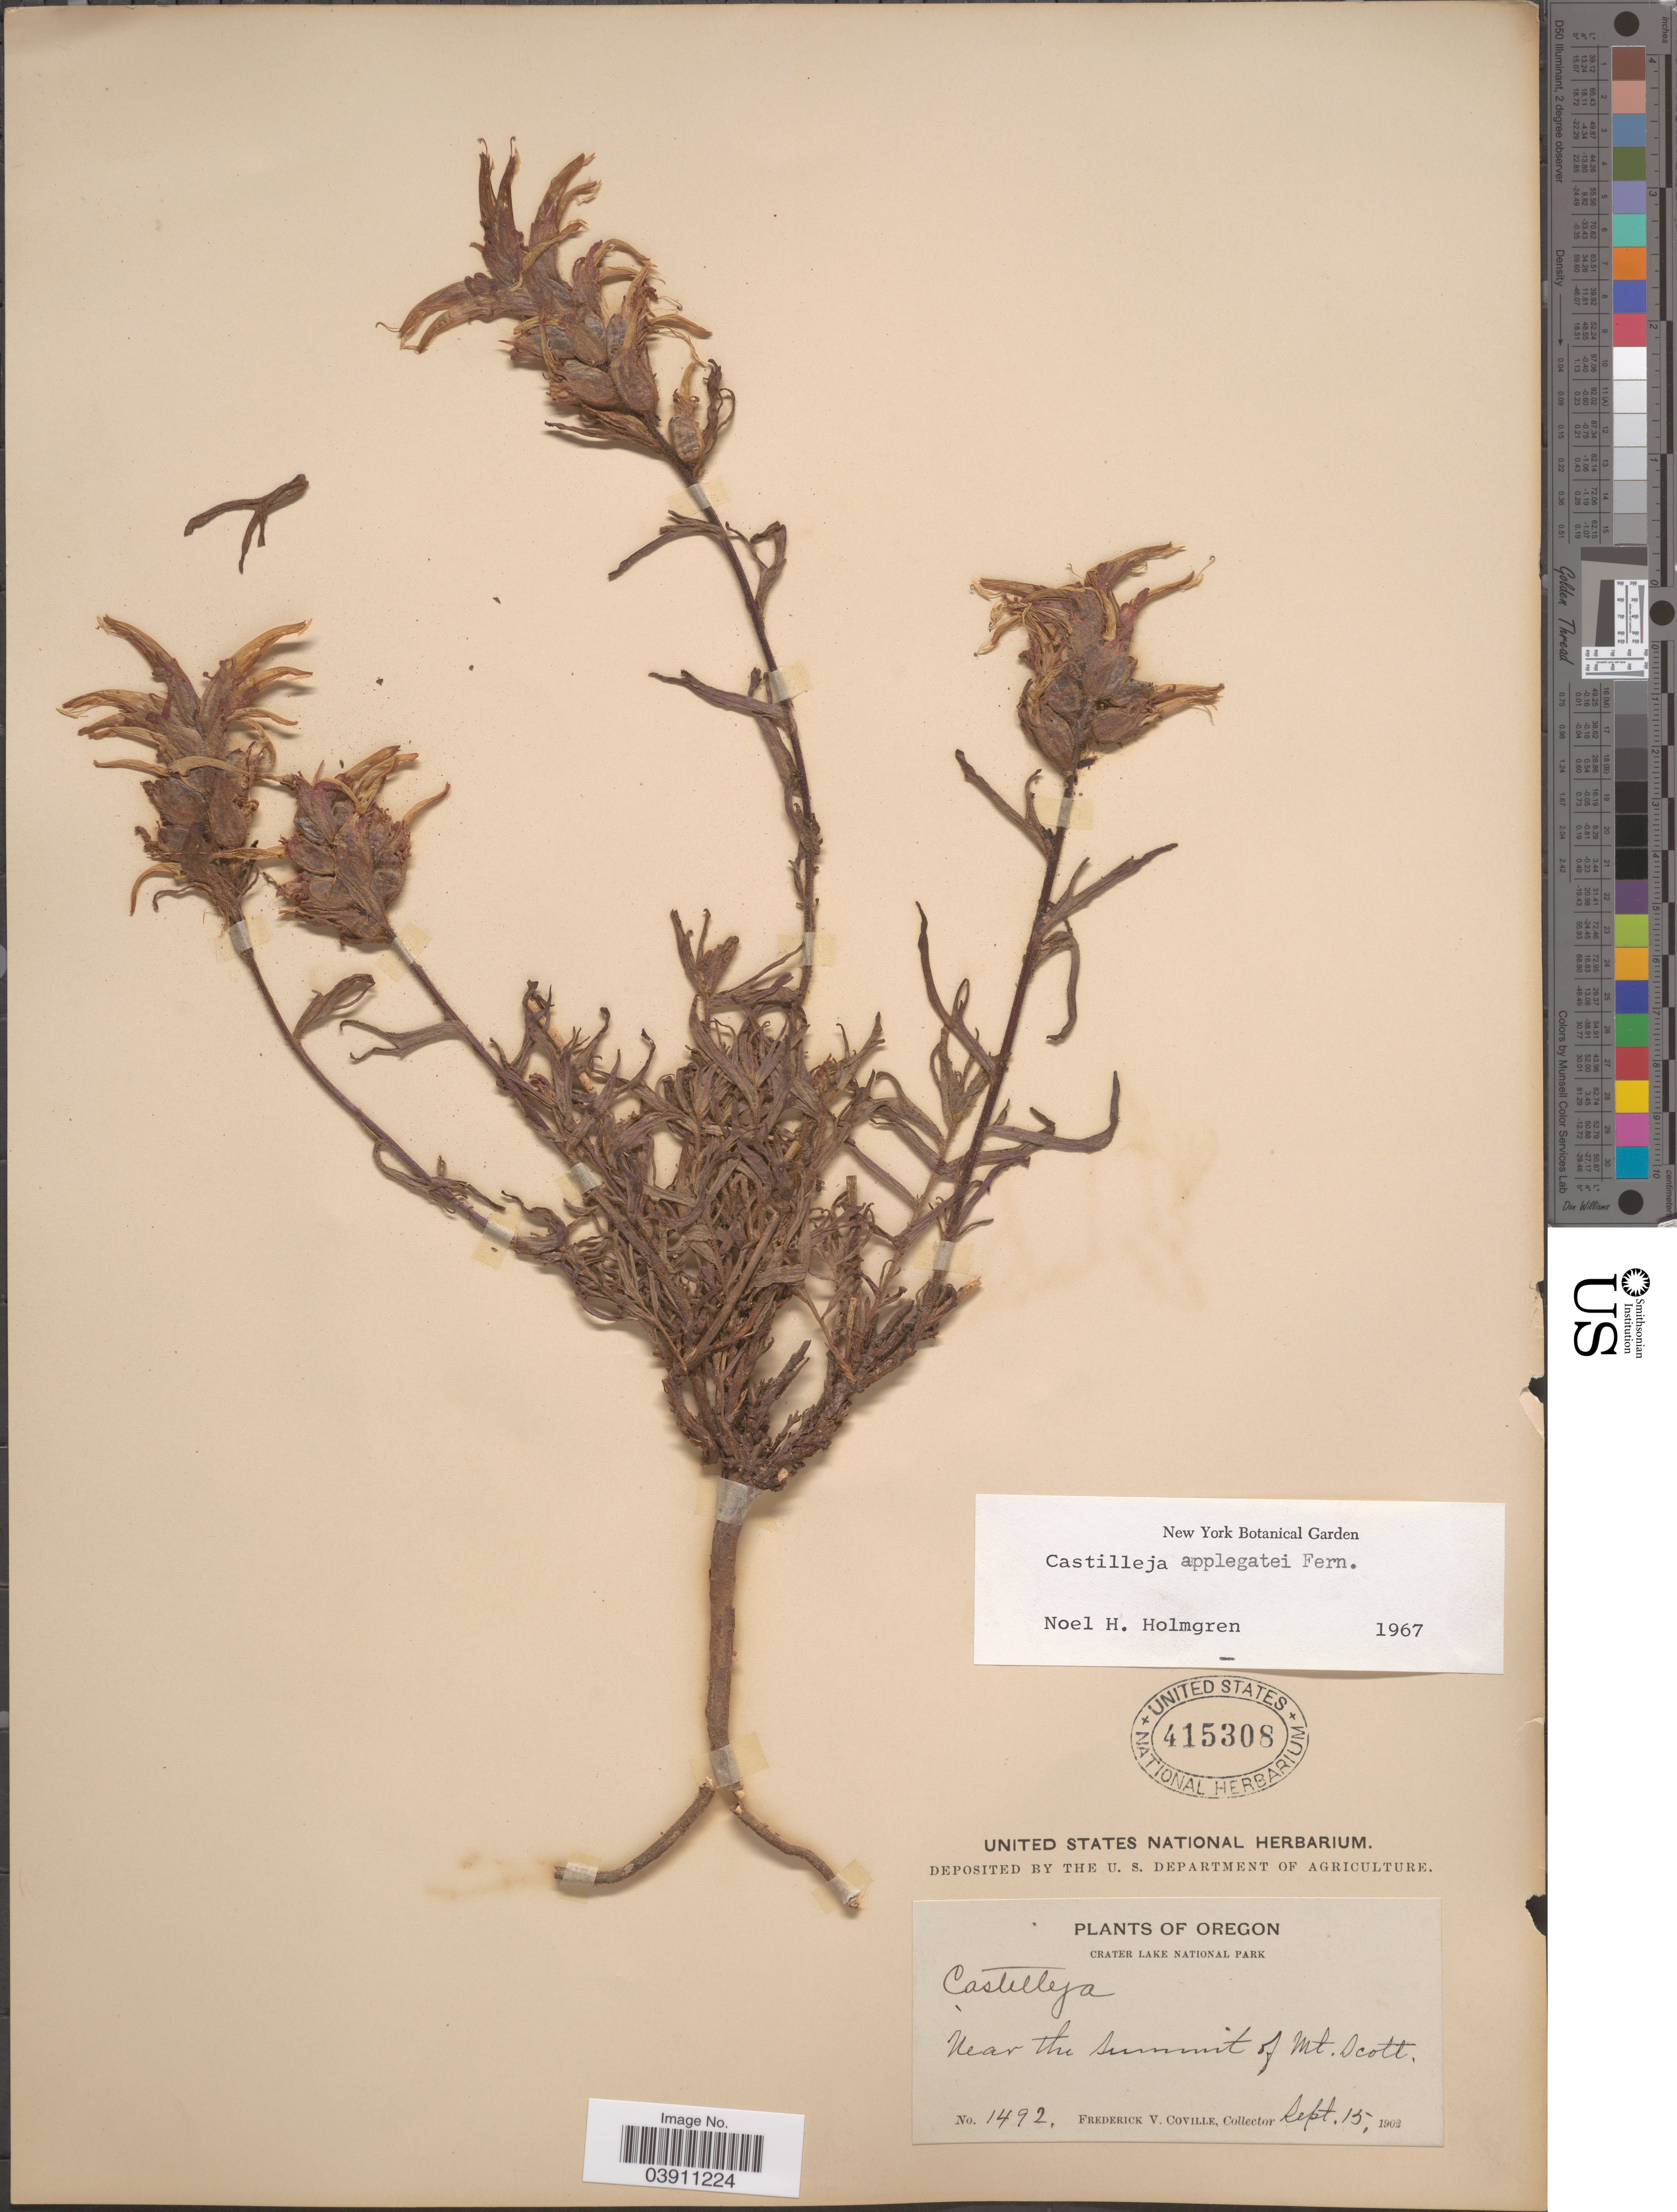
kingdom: Plantae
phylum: Tracheophyta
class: Magnoliopsida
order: Lamiales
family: Orobanchaceae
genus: Castilleja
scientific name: Castilleja applegatei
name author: Fernald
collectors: F. V. Coville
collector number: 1492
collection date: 1902-09-15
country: United States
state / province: Oregon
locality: Crater Lake National Park. Near the summit of Mt. Scott.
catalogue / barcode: US 415308